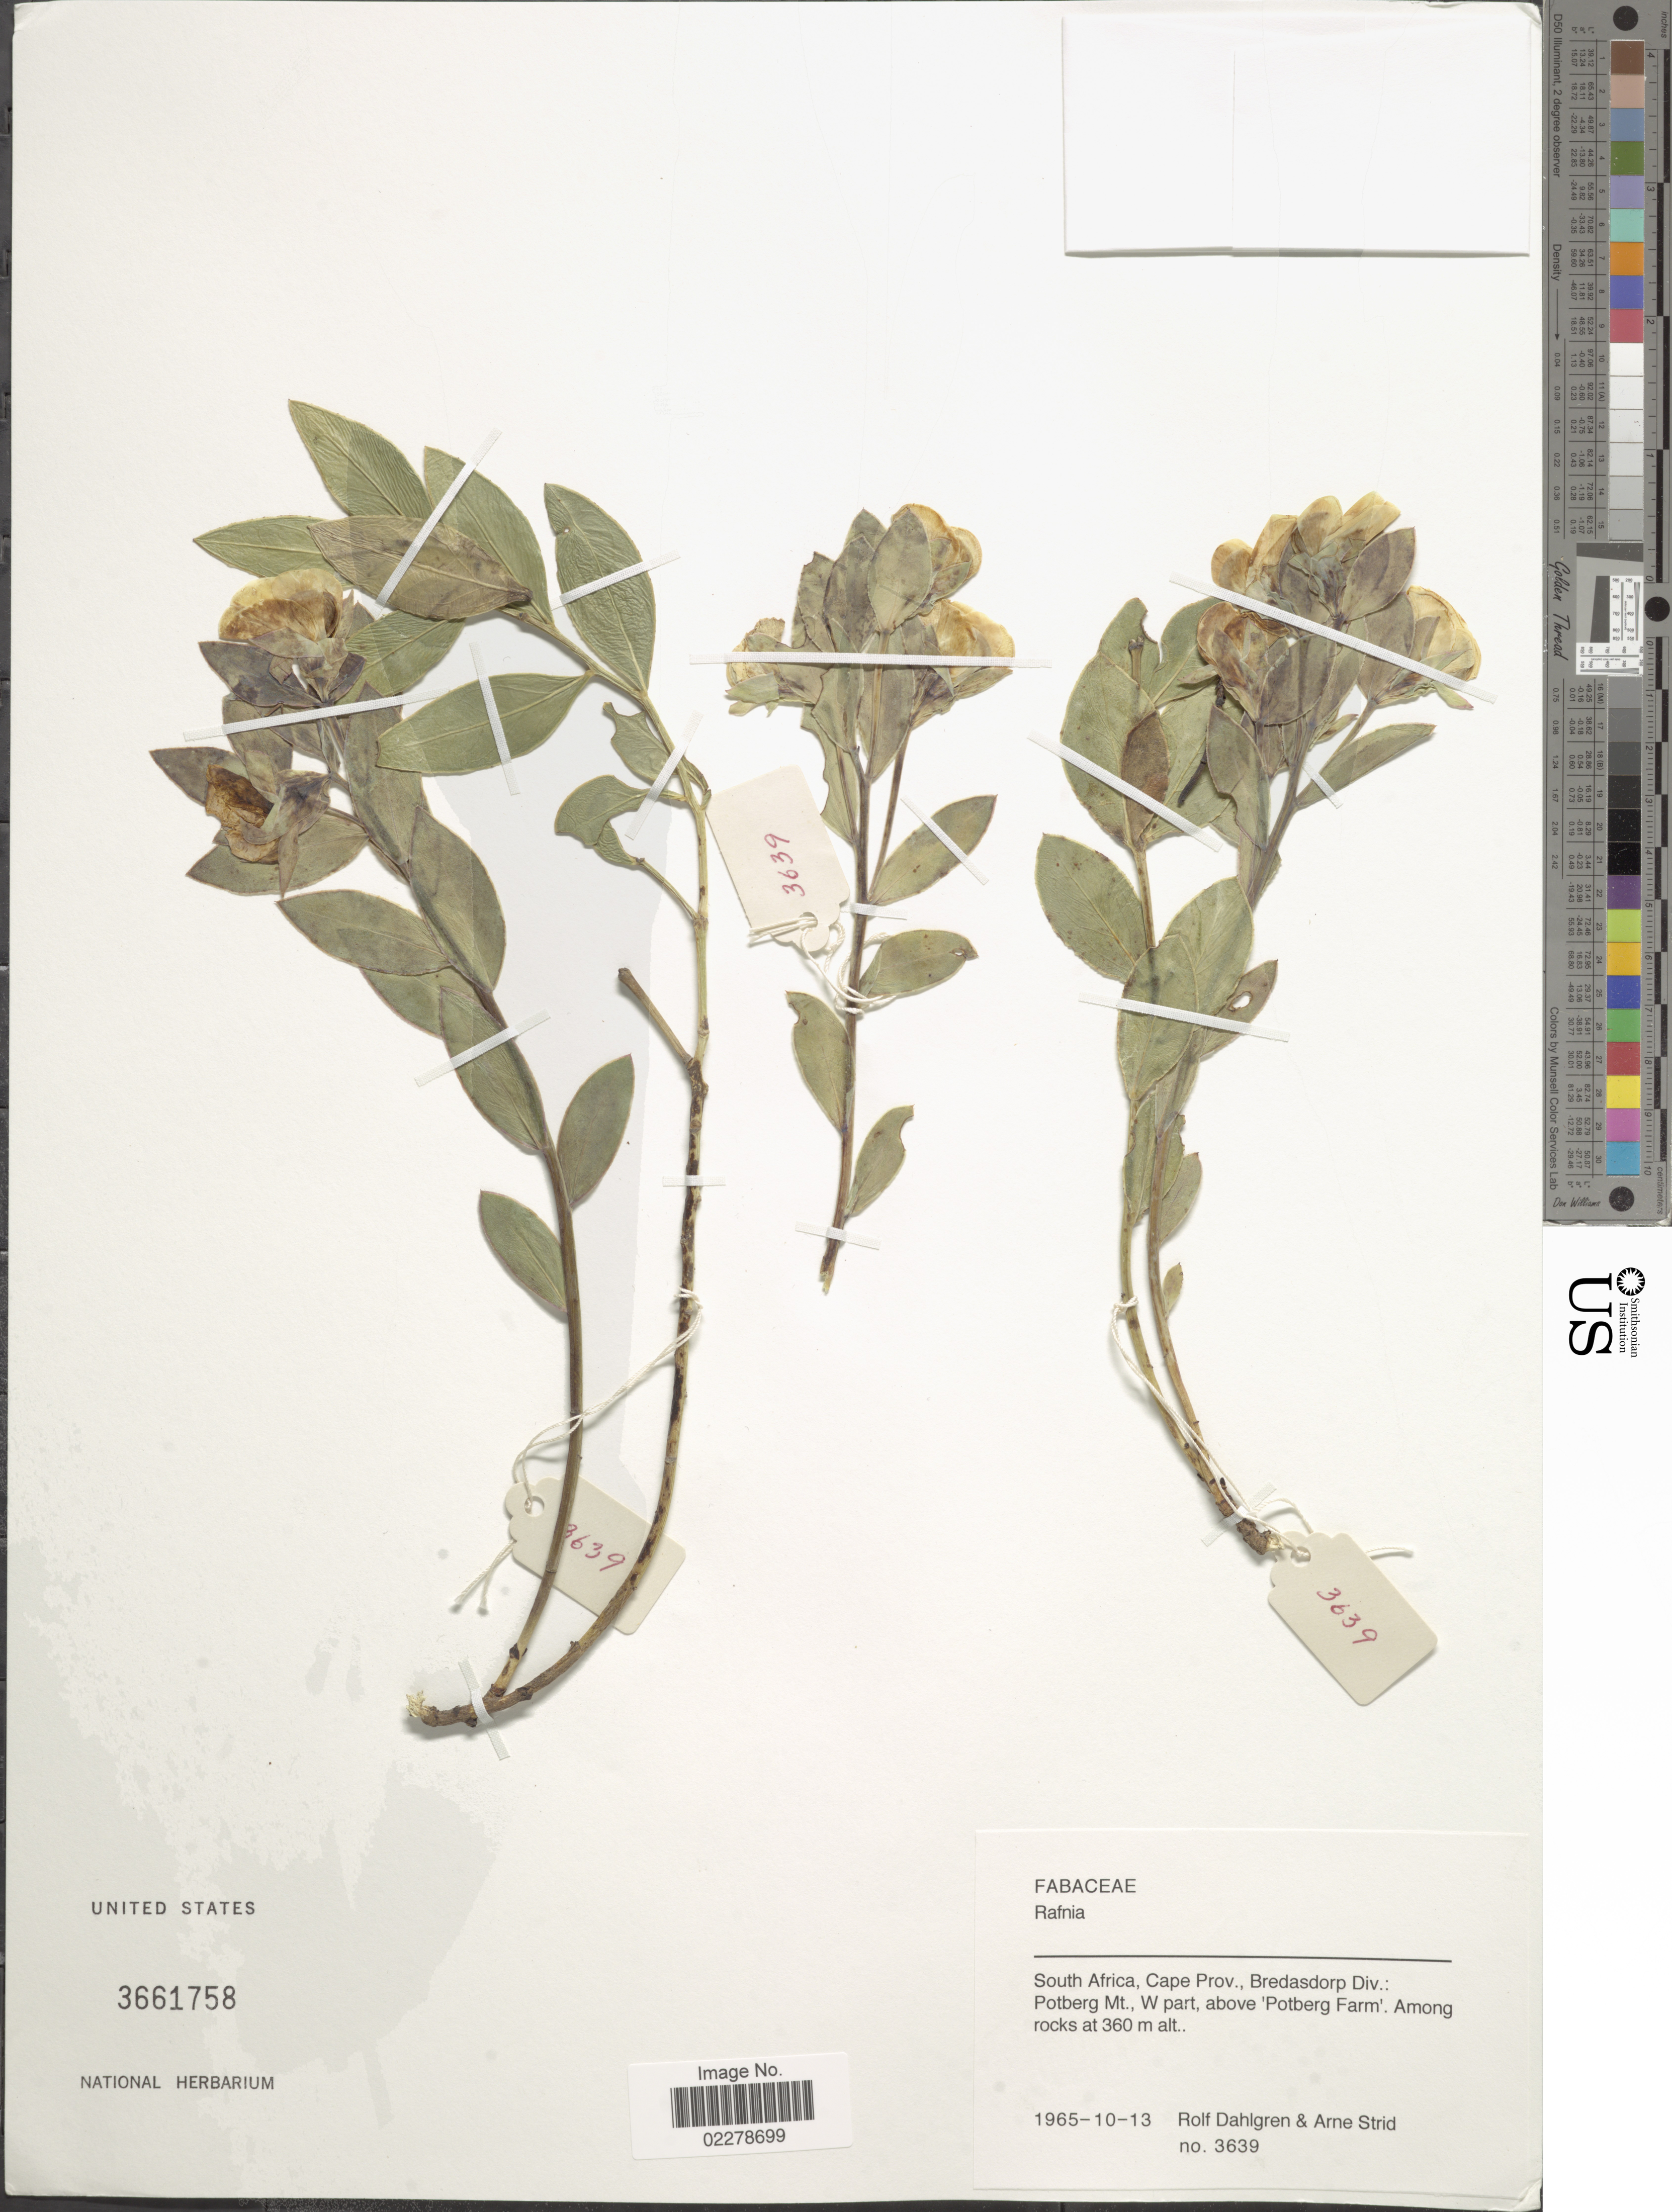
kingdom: Plantae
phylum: Tracheophyta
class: Magnoliopsida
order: Fabales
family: Fabaceae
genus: Rafnia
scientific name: Rafnia sp.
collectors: R. Dahlgren & A. Strid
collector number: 3639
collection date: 1965-10-13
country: South Africa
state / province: Western Cape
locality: Cape Prov. , Bredasdorp Div.: Potberg Mt., W. part, above "Potberg Farm"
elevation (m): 360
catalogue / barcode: US 3661758